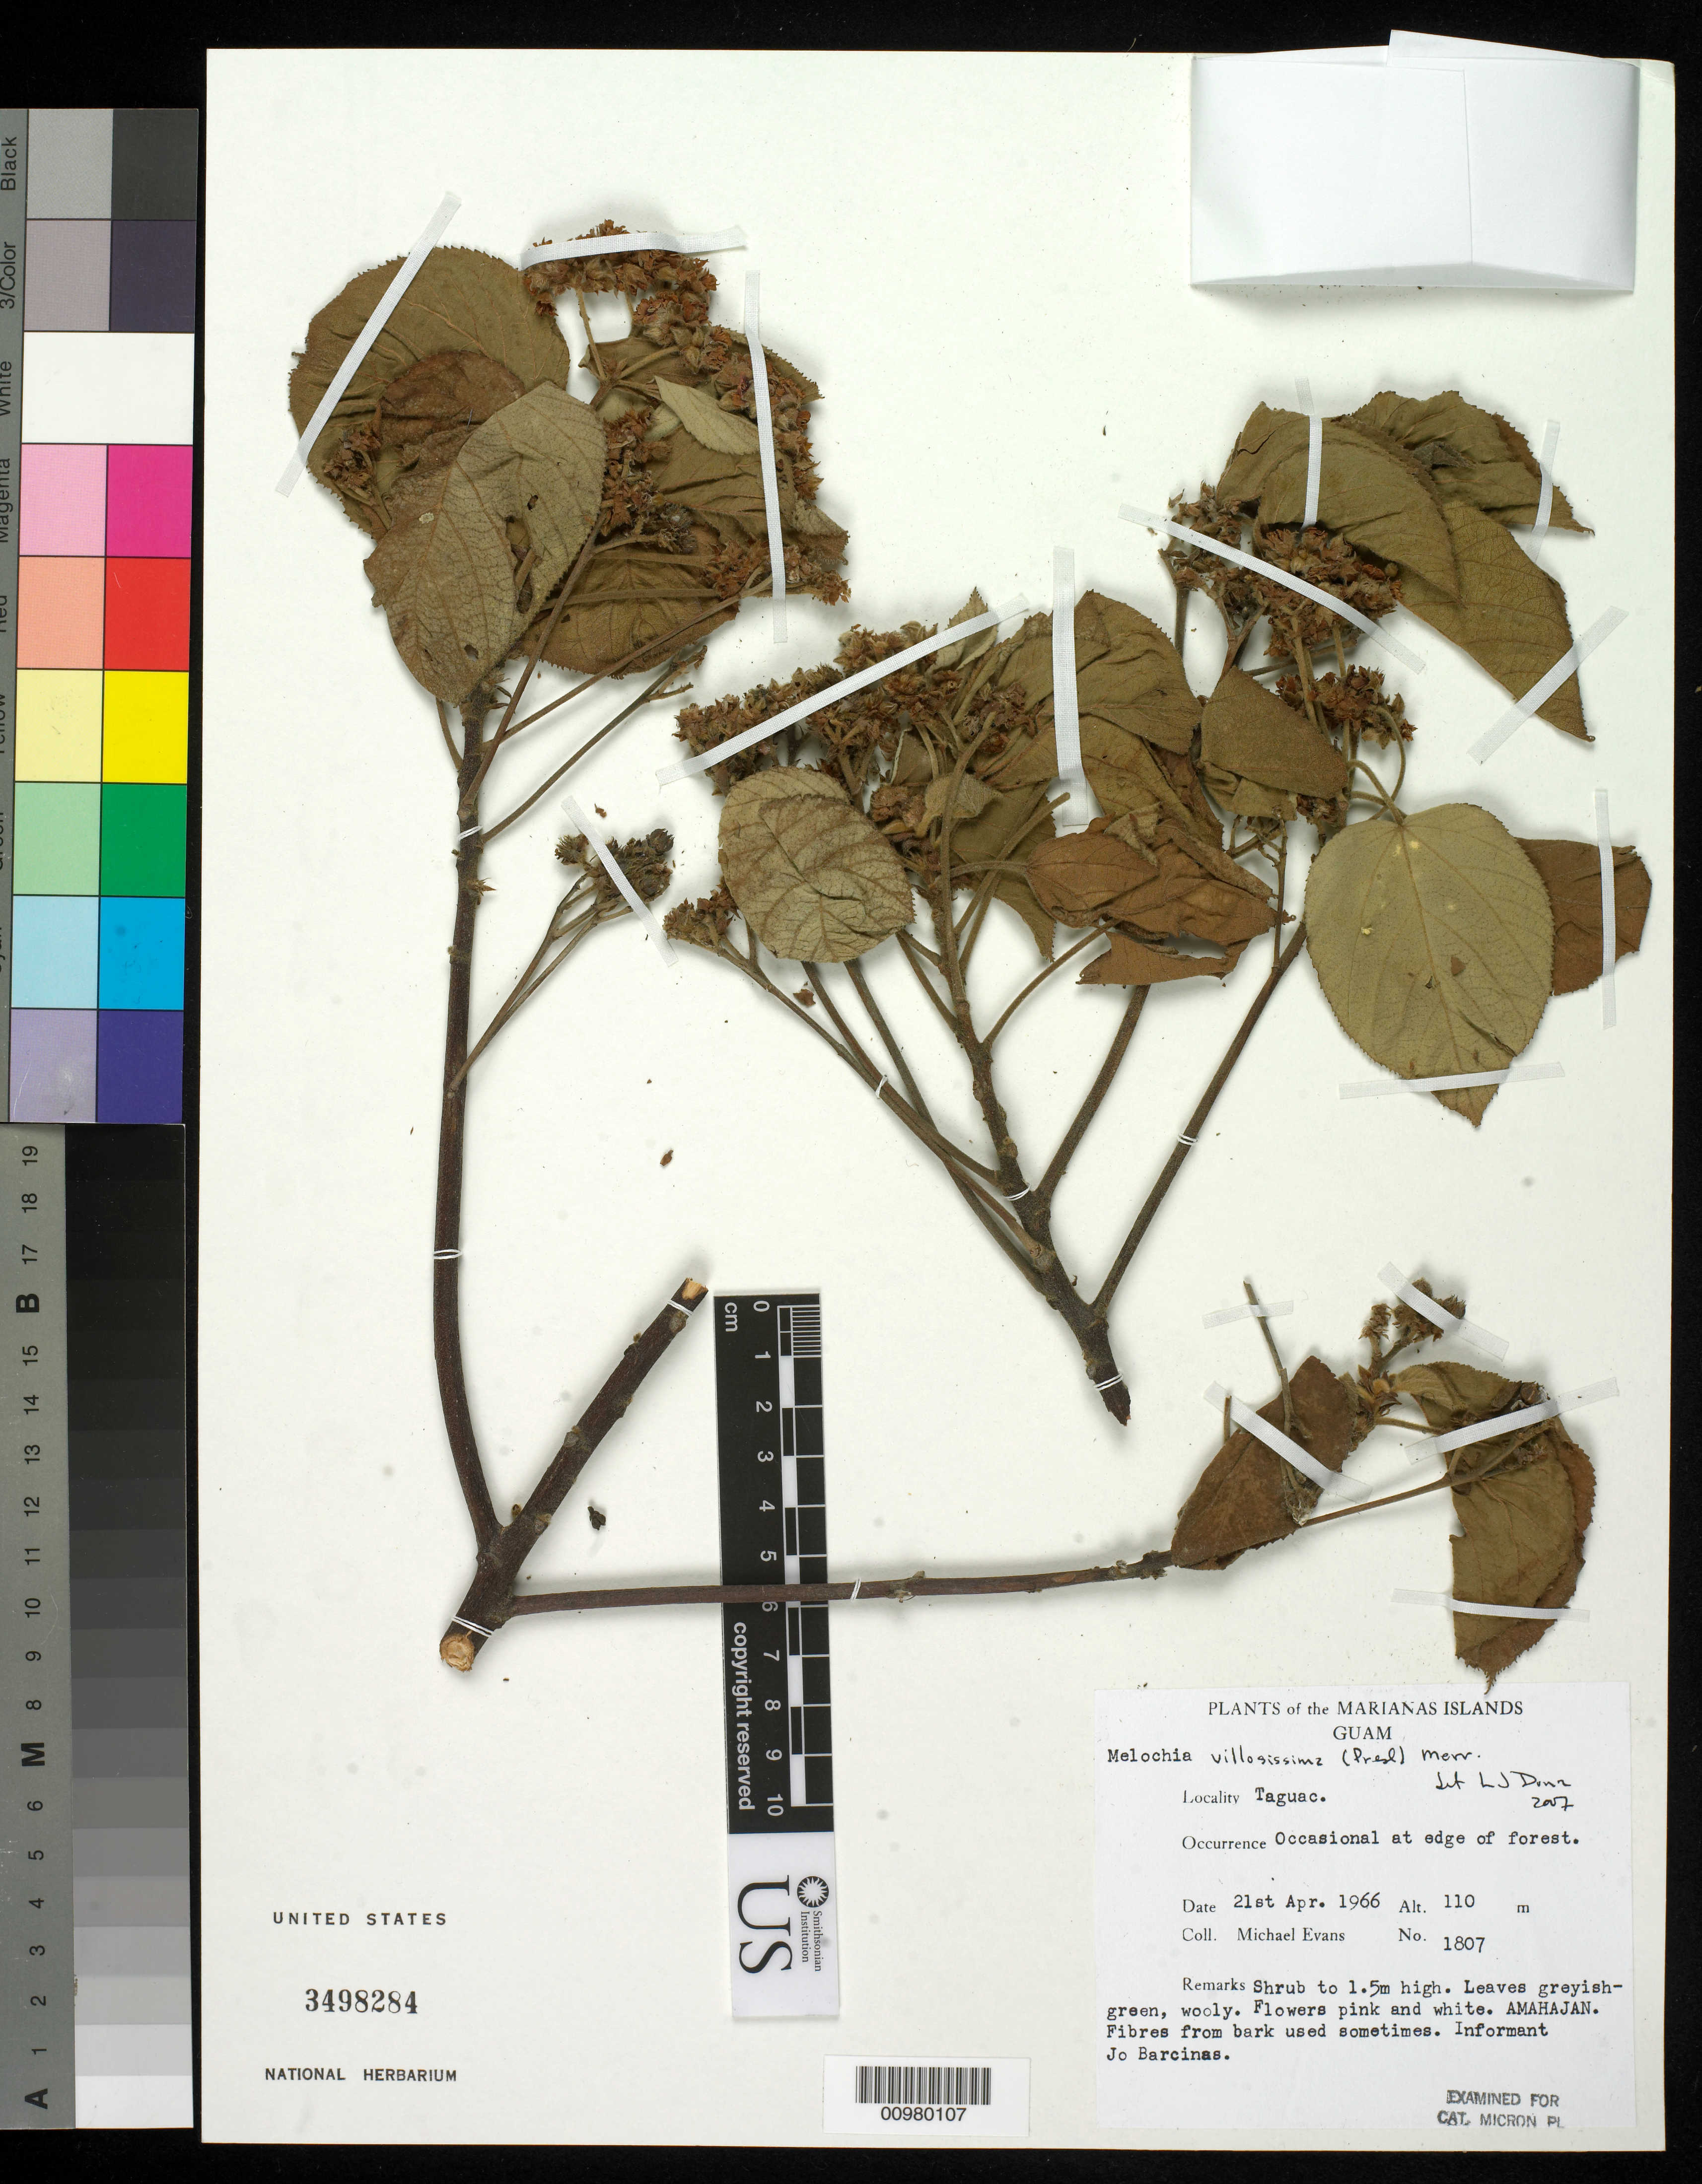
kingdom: Plantae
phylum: Tracheophyta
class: Magnoliopsida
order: Malvales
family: Malvaceae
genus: Melochia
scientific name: Melochia villosissima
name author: (C. Presl) Merr.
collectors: M. Evans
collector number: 1807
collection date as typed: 21 Apr 1966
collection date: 1966-04-21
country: Guam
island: Guam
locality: Taguac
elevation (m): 110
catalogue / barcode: US 3498284